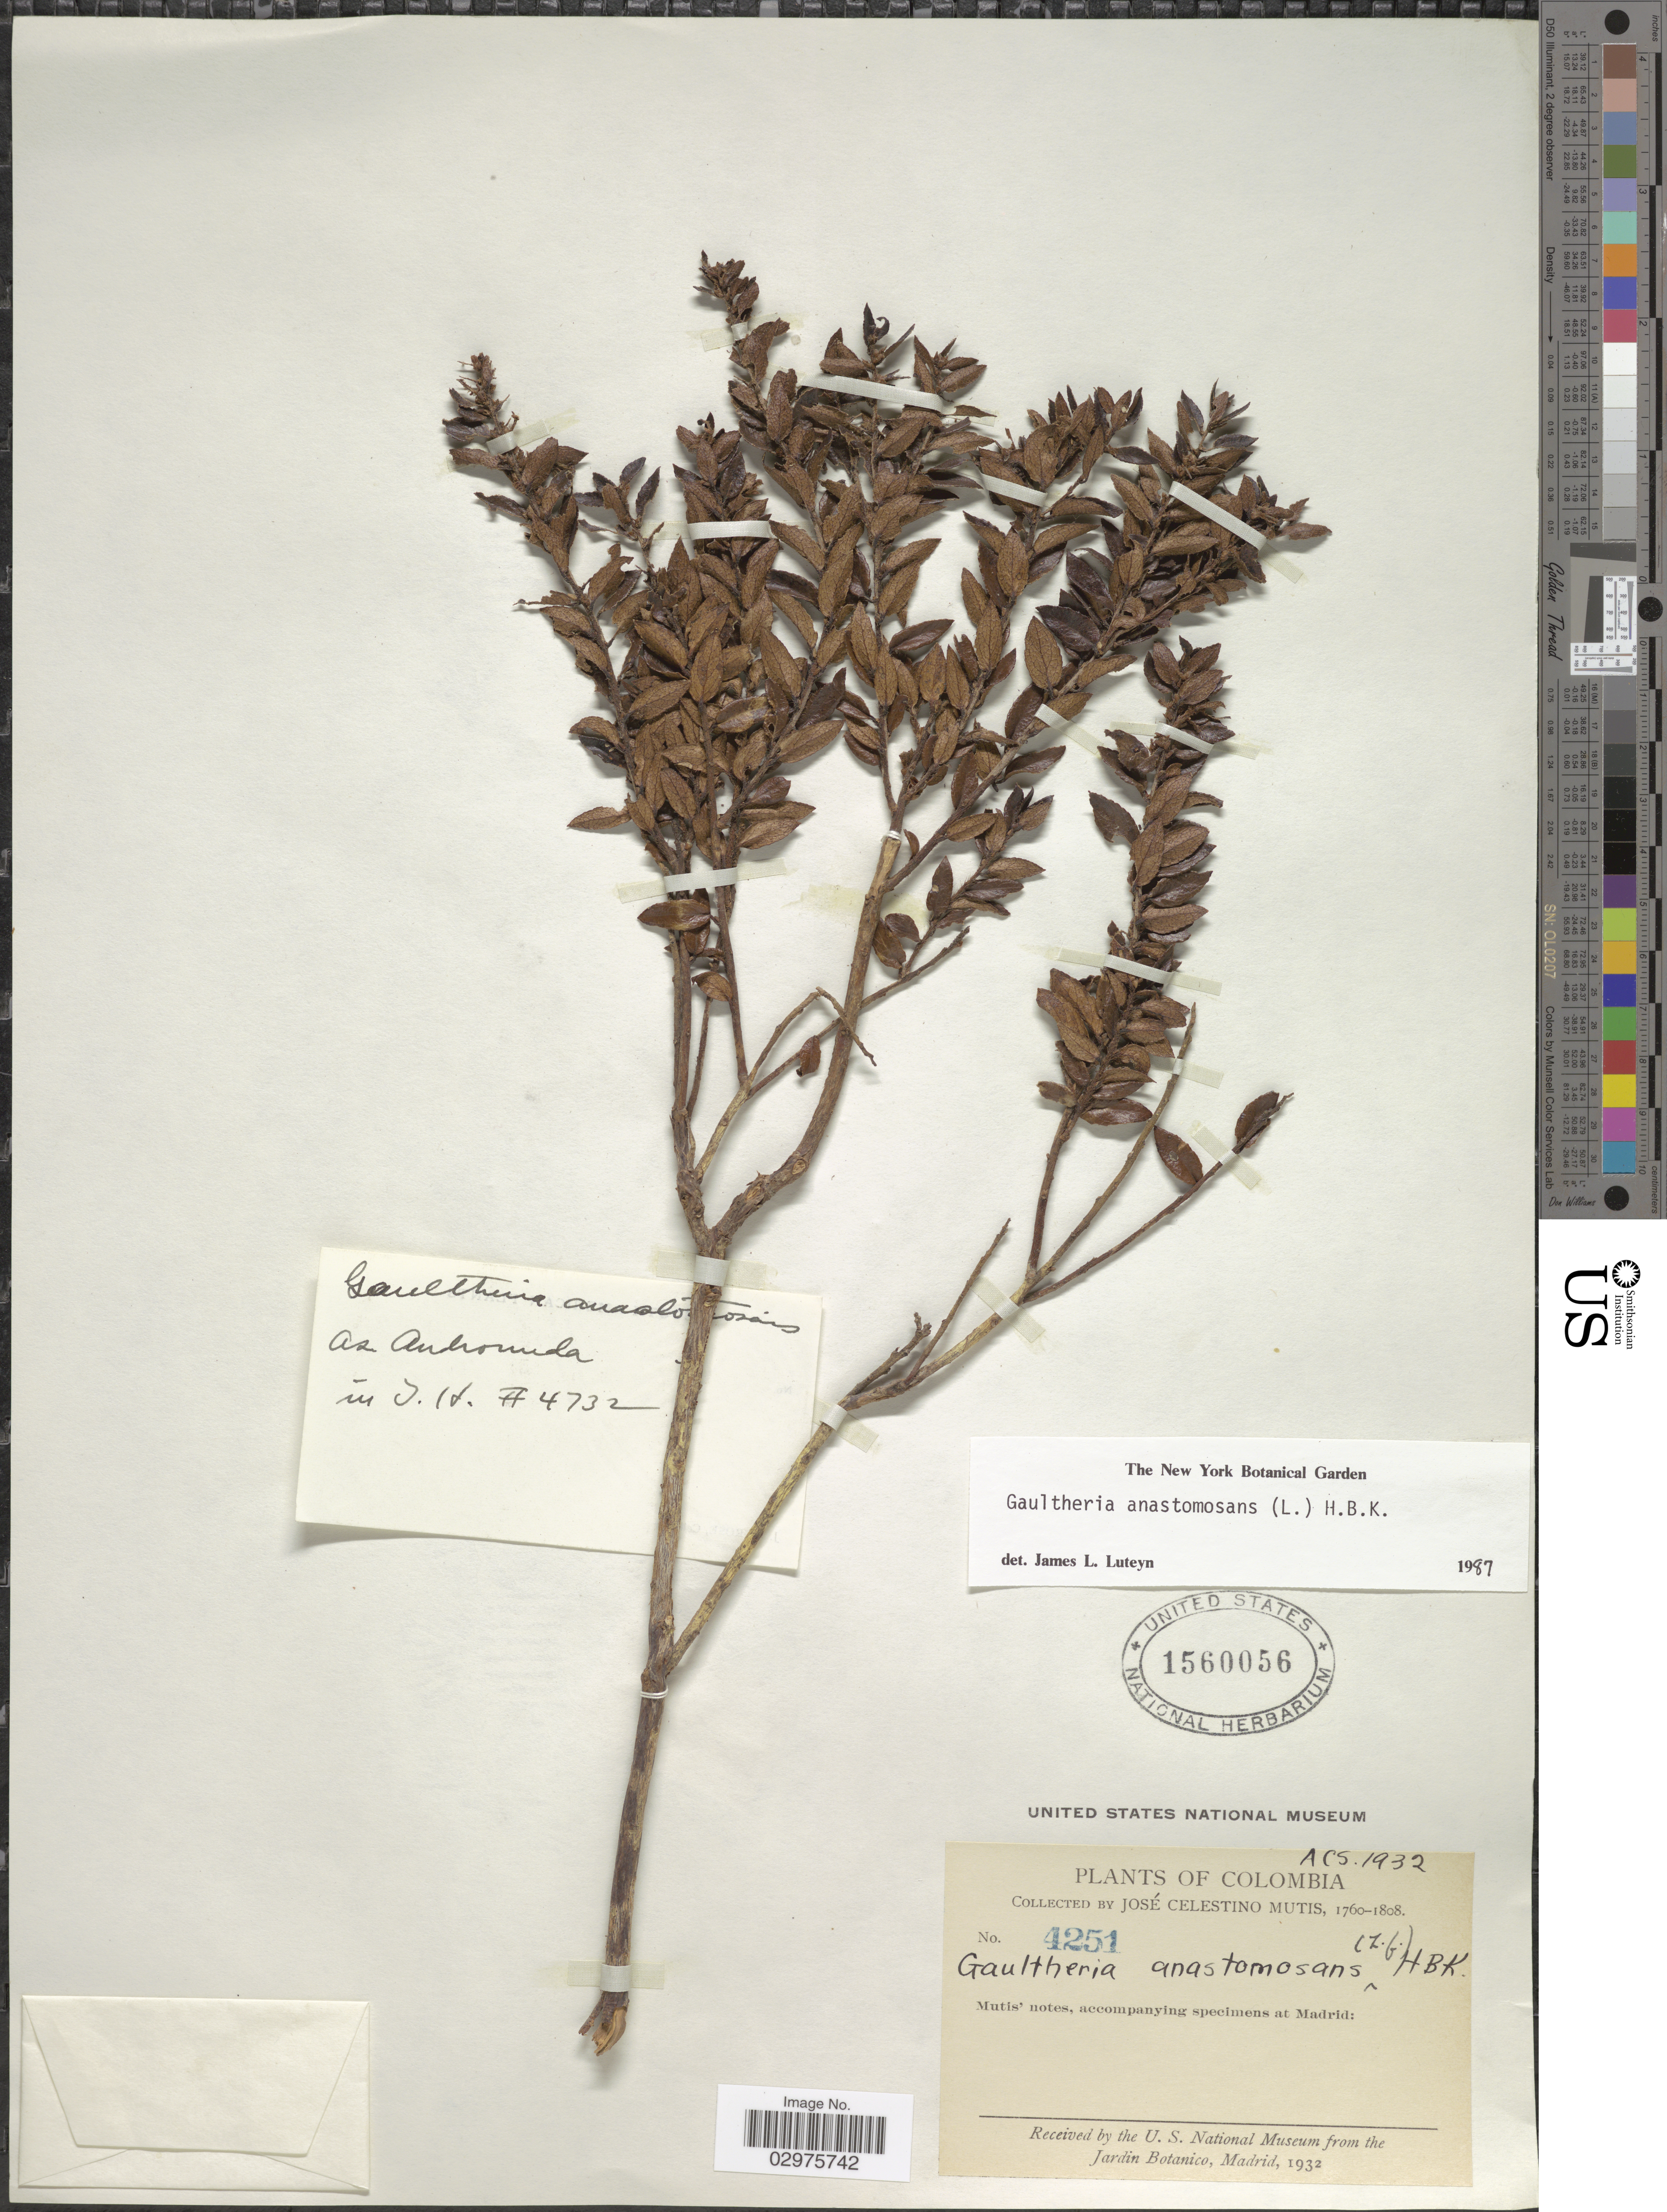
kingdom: Plantae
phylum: Tracheophyta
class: Magnoliopsida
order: Ericales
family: Ericaceae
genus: Gaultheria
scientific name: Gaultheria anastomosans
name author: (L. f.) Kunth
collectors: J. C. B. Mutis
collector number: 4251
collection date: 1760/1808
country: Colombia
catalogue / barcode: US 1560056